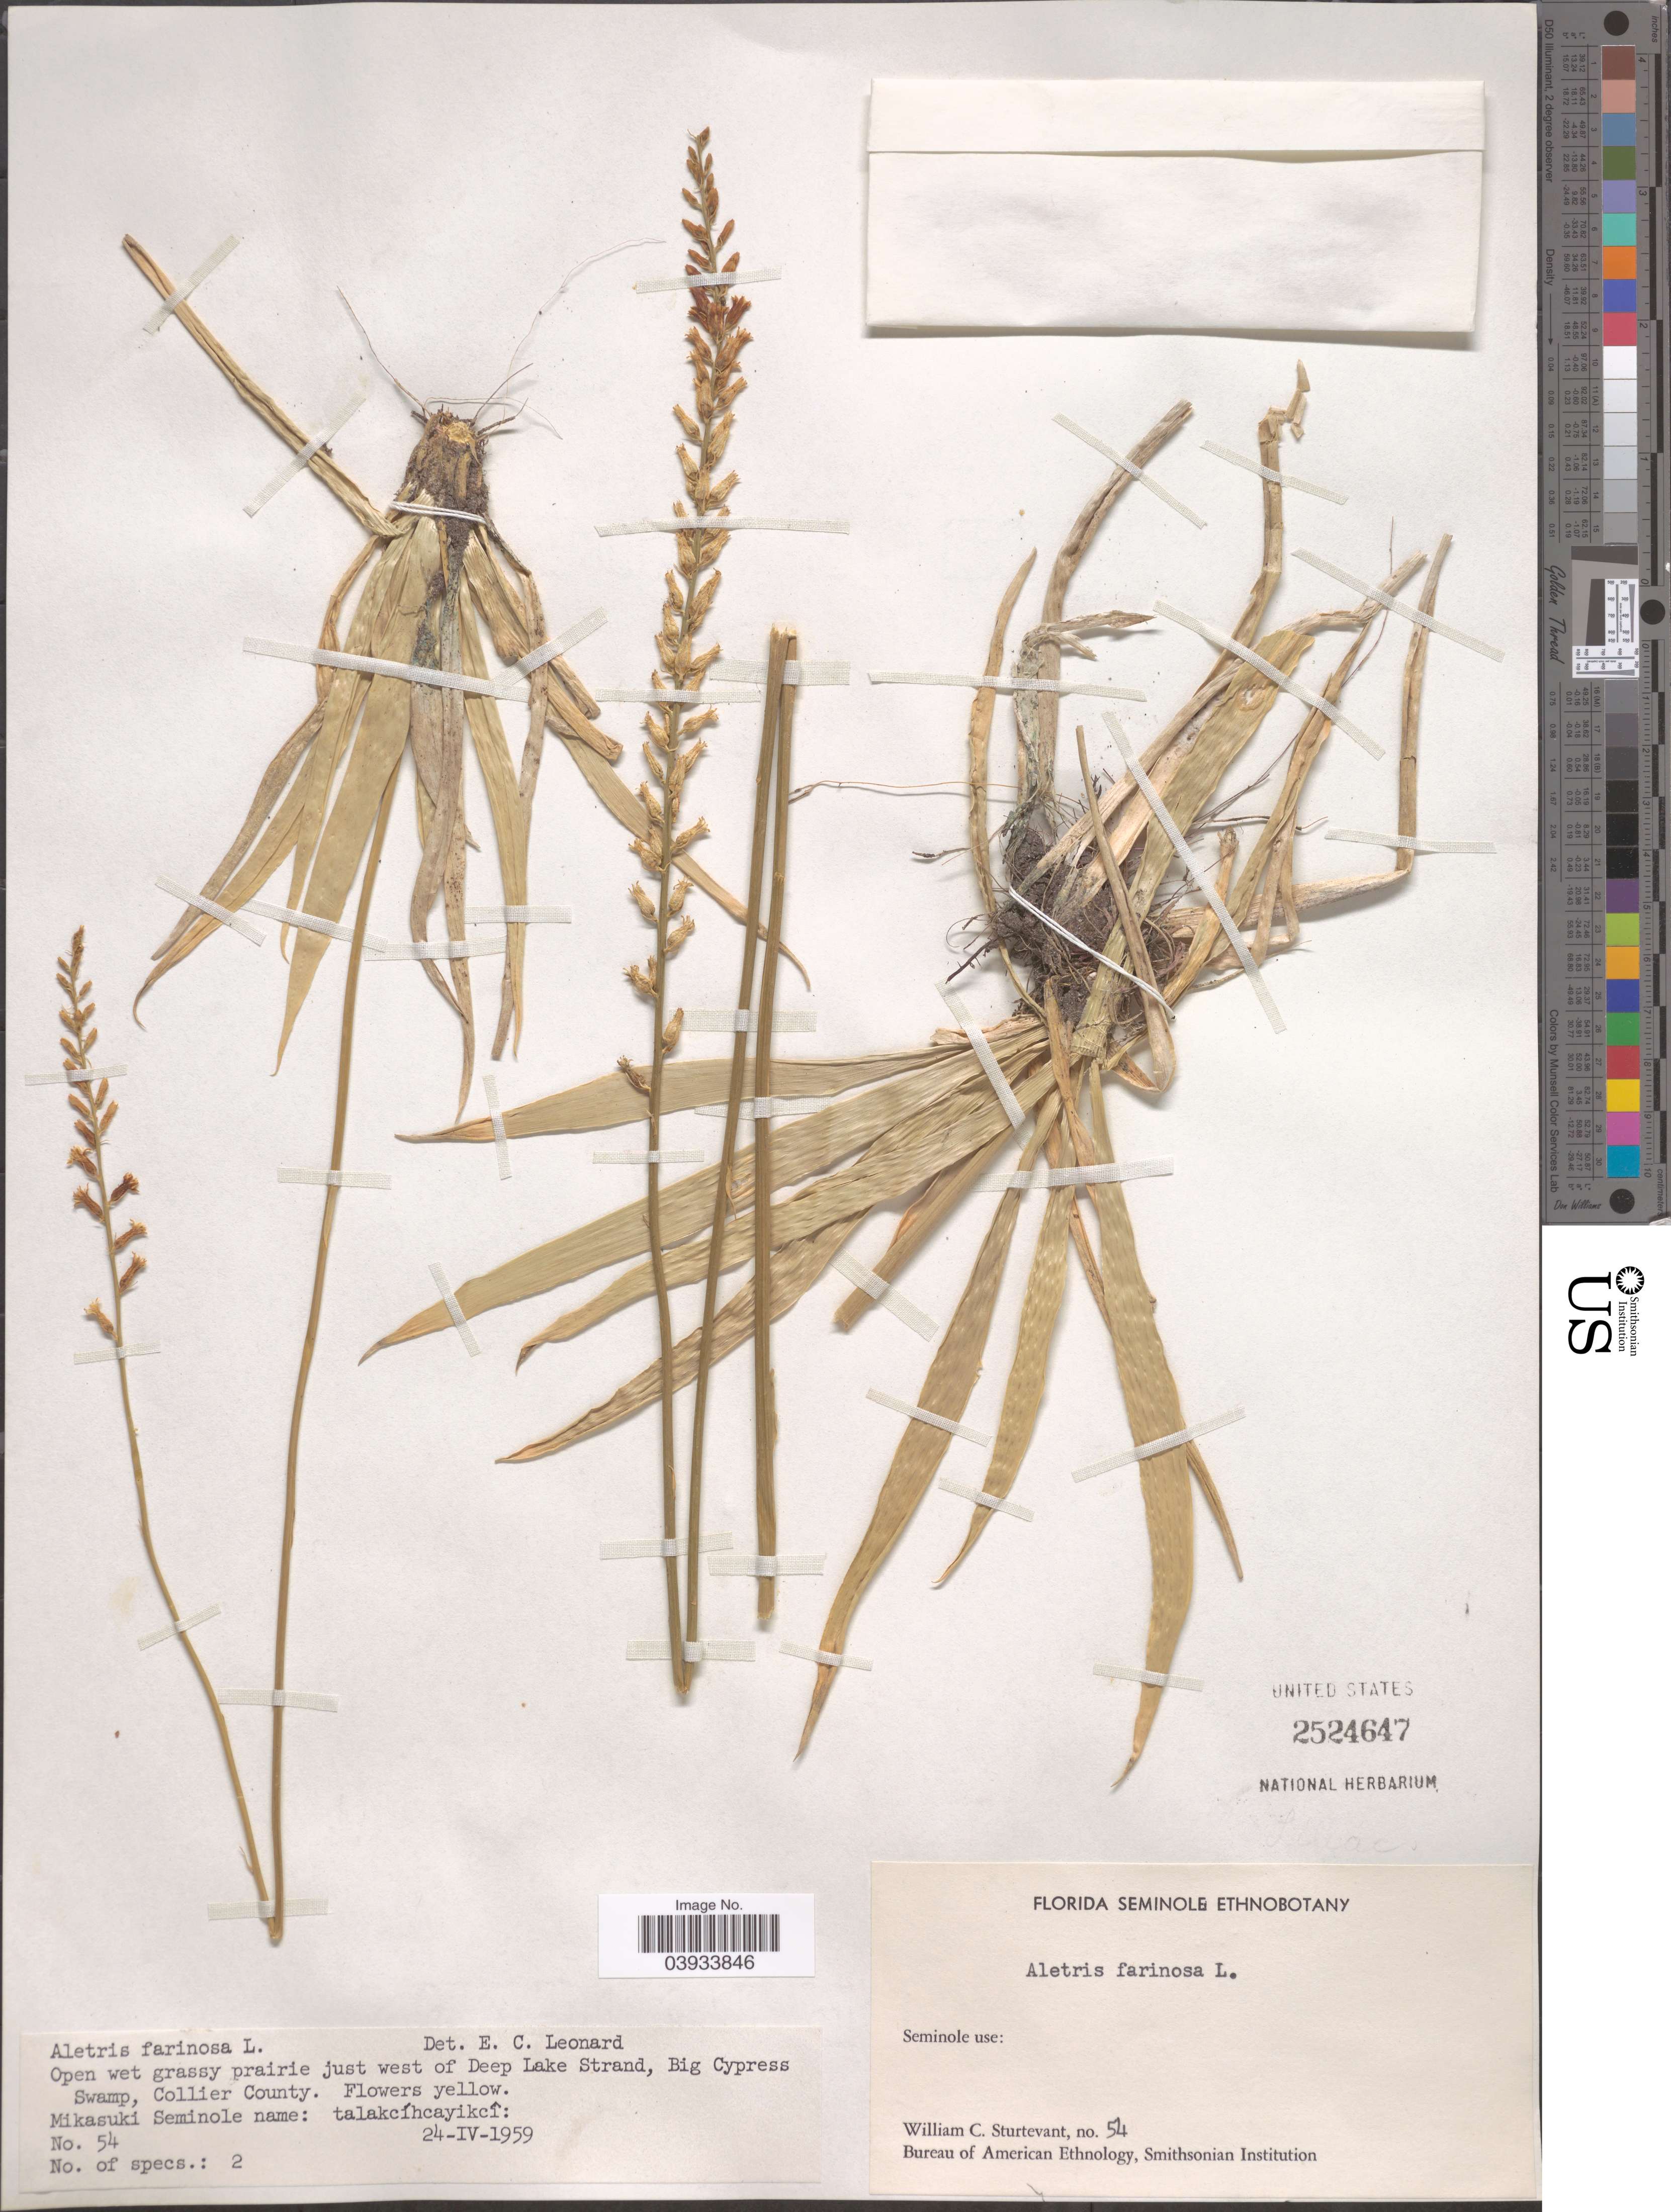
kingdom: Plantae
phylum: Tracheophyta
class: Liliopsida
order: Dioscoreales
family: Nartheciaceae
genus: Aletris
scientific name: Aletris farinosa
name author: L.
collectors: W. Sturtevant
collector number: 54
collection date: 1959-04-24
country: United States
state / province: Florida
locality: Just west of Deep Lake Strand, Big Cypress Swamp, Collier County.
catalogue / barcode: US 2524647